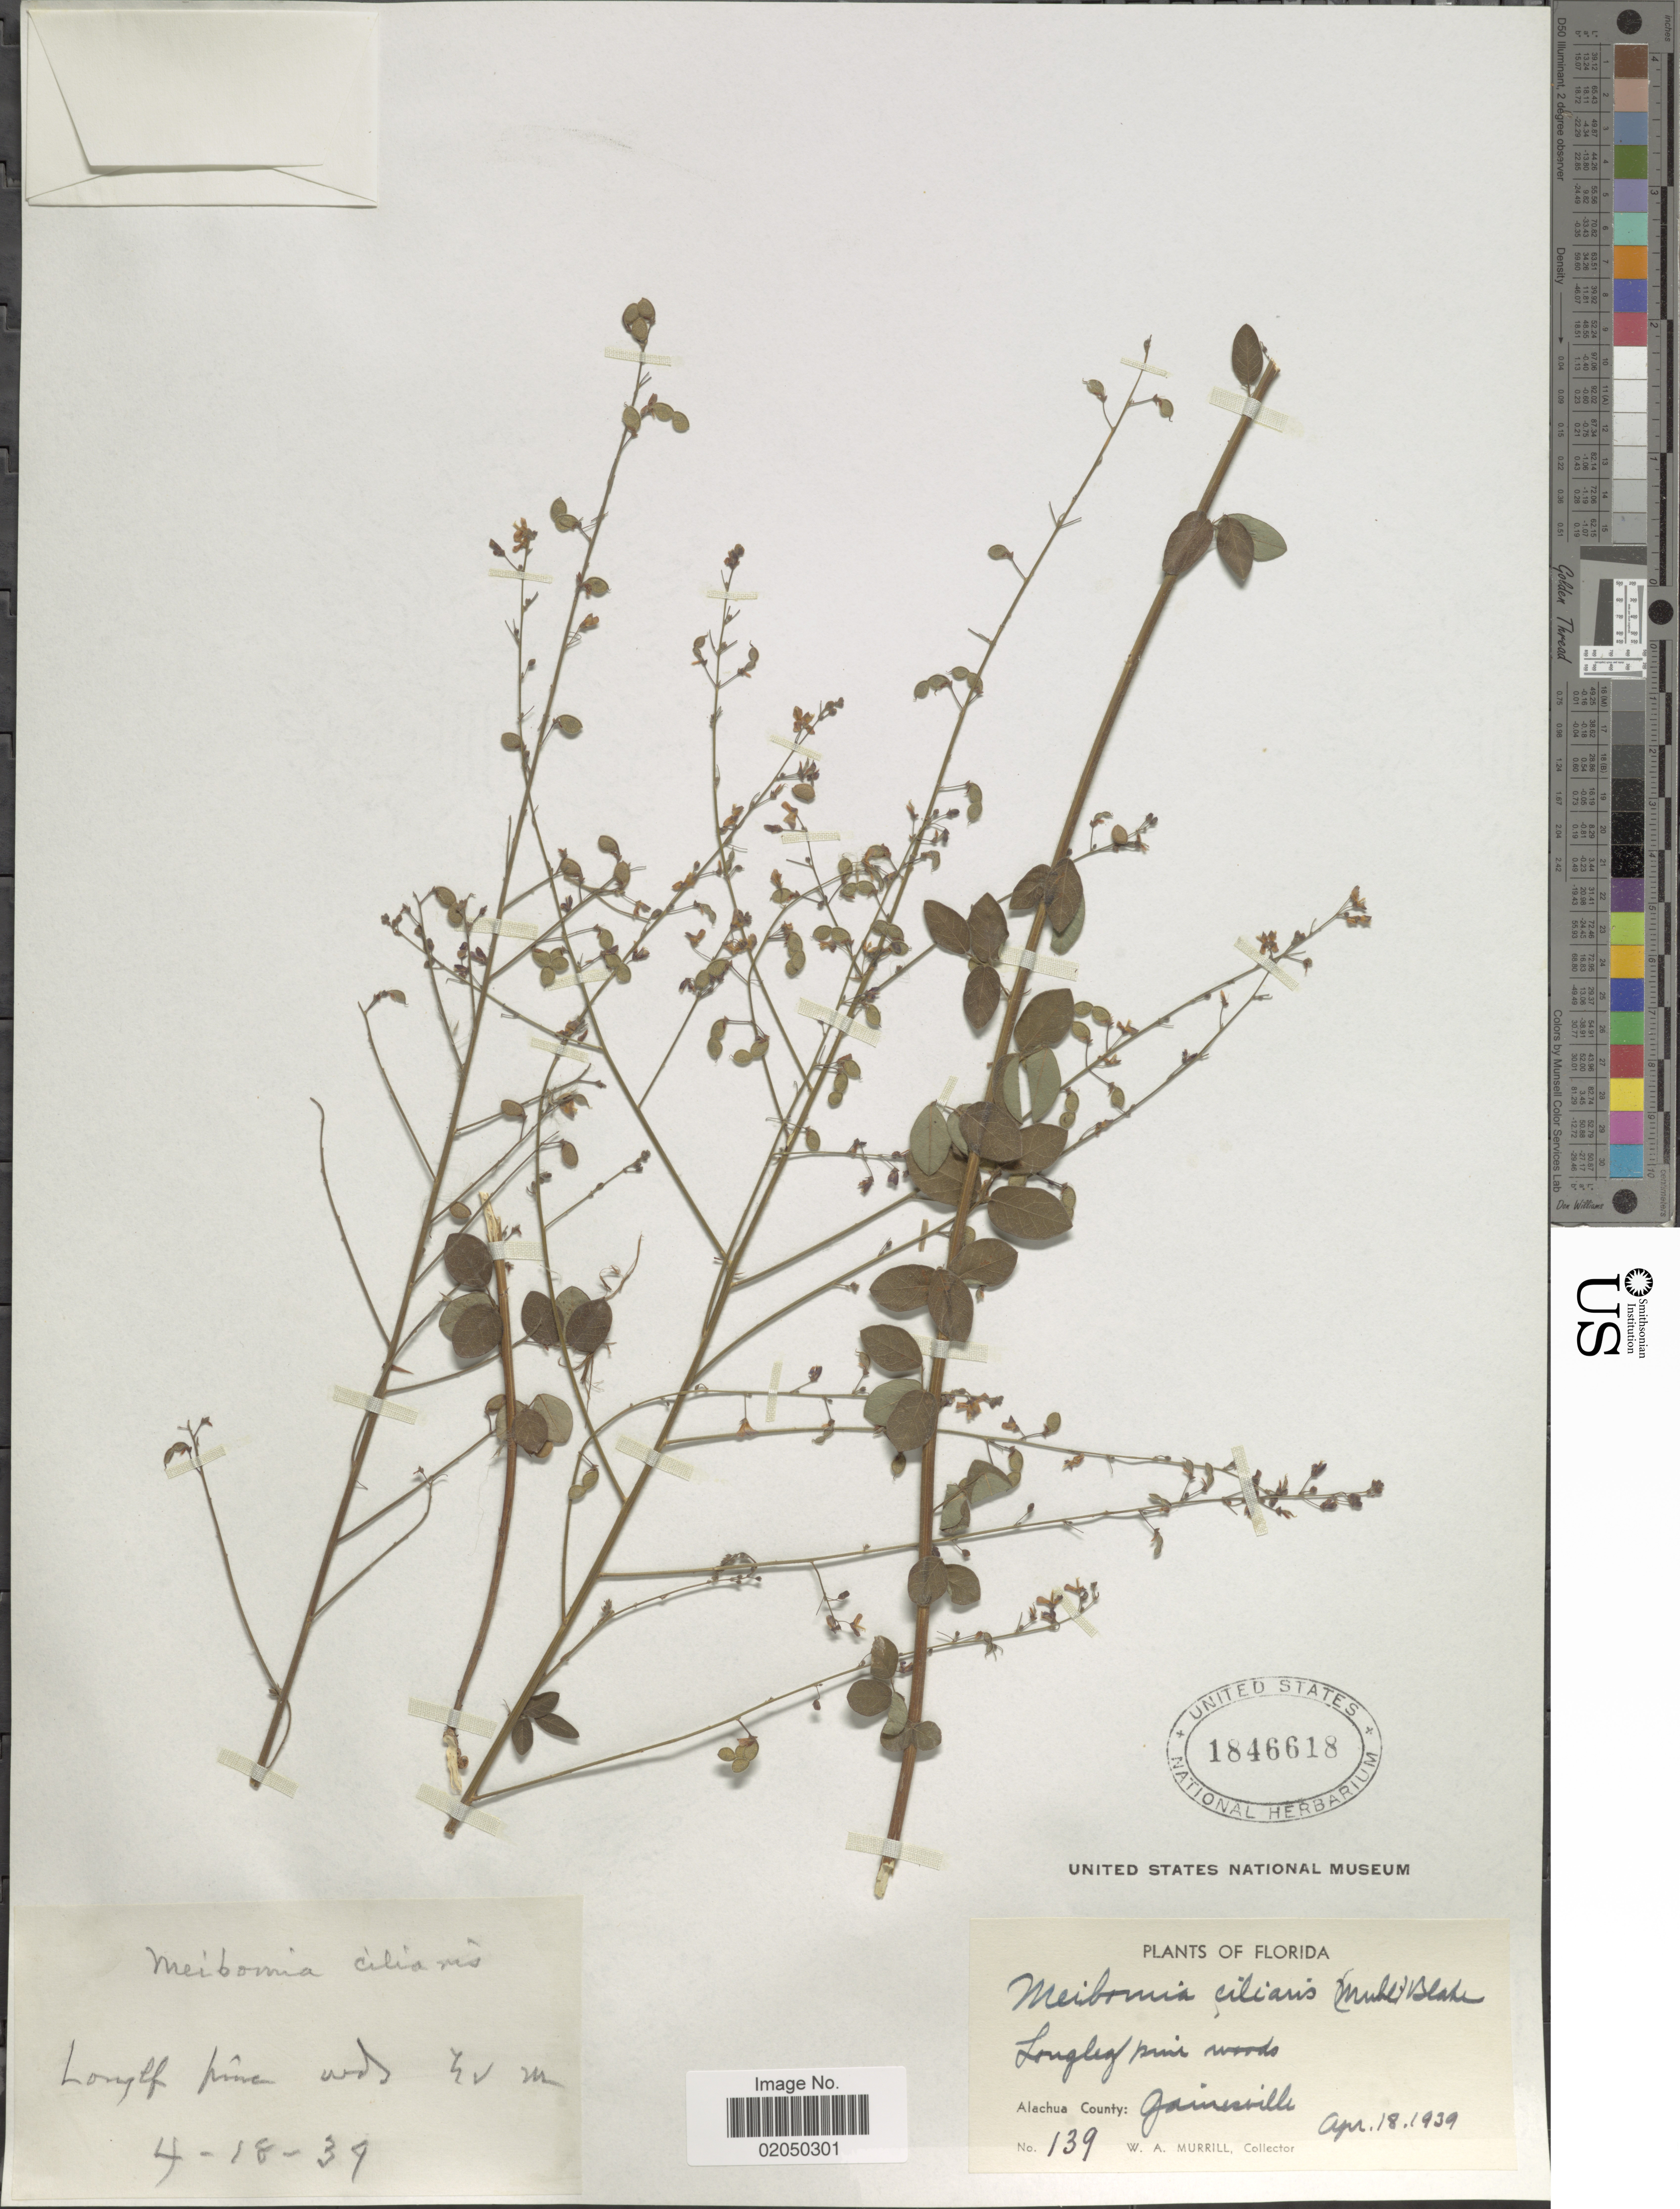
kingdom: Plantae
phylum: Tracheophyta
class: Magnoliopsida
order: Fabales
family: Fabaceae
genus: Desmodium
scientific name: Desmodium ciliare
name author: (Muhl. ex Willd.) DC.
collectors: W. A. Murrill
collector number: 139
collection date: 1939-04-18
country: United States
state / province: Florida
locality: Alachua County, Gainesville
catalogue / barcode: US 1846618